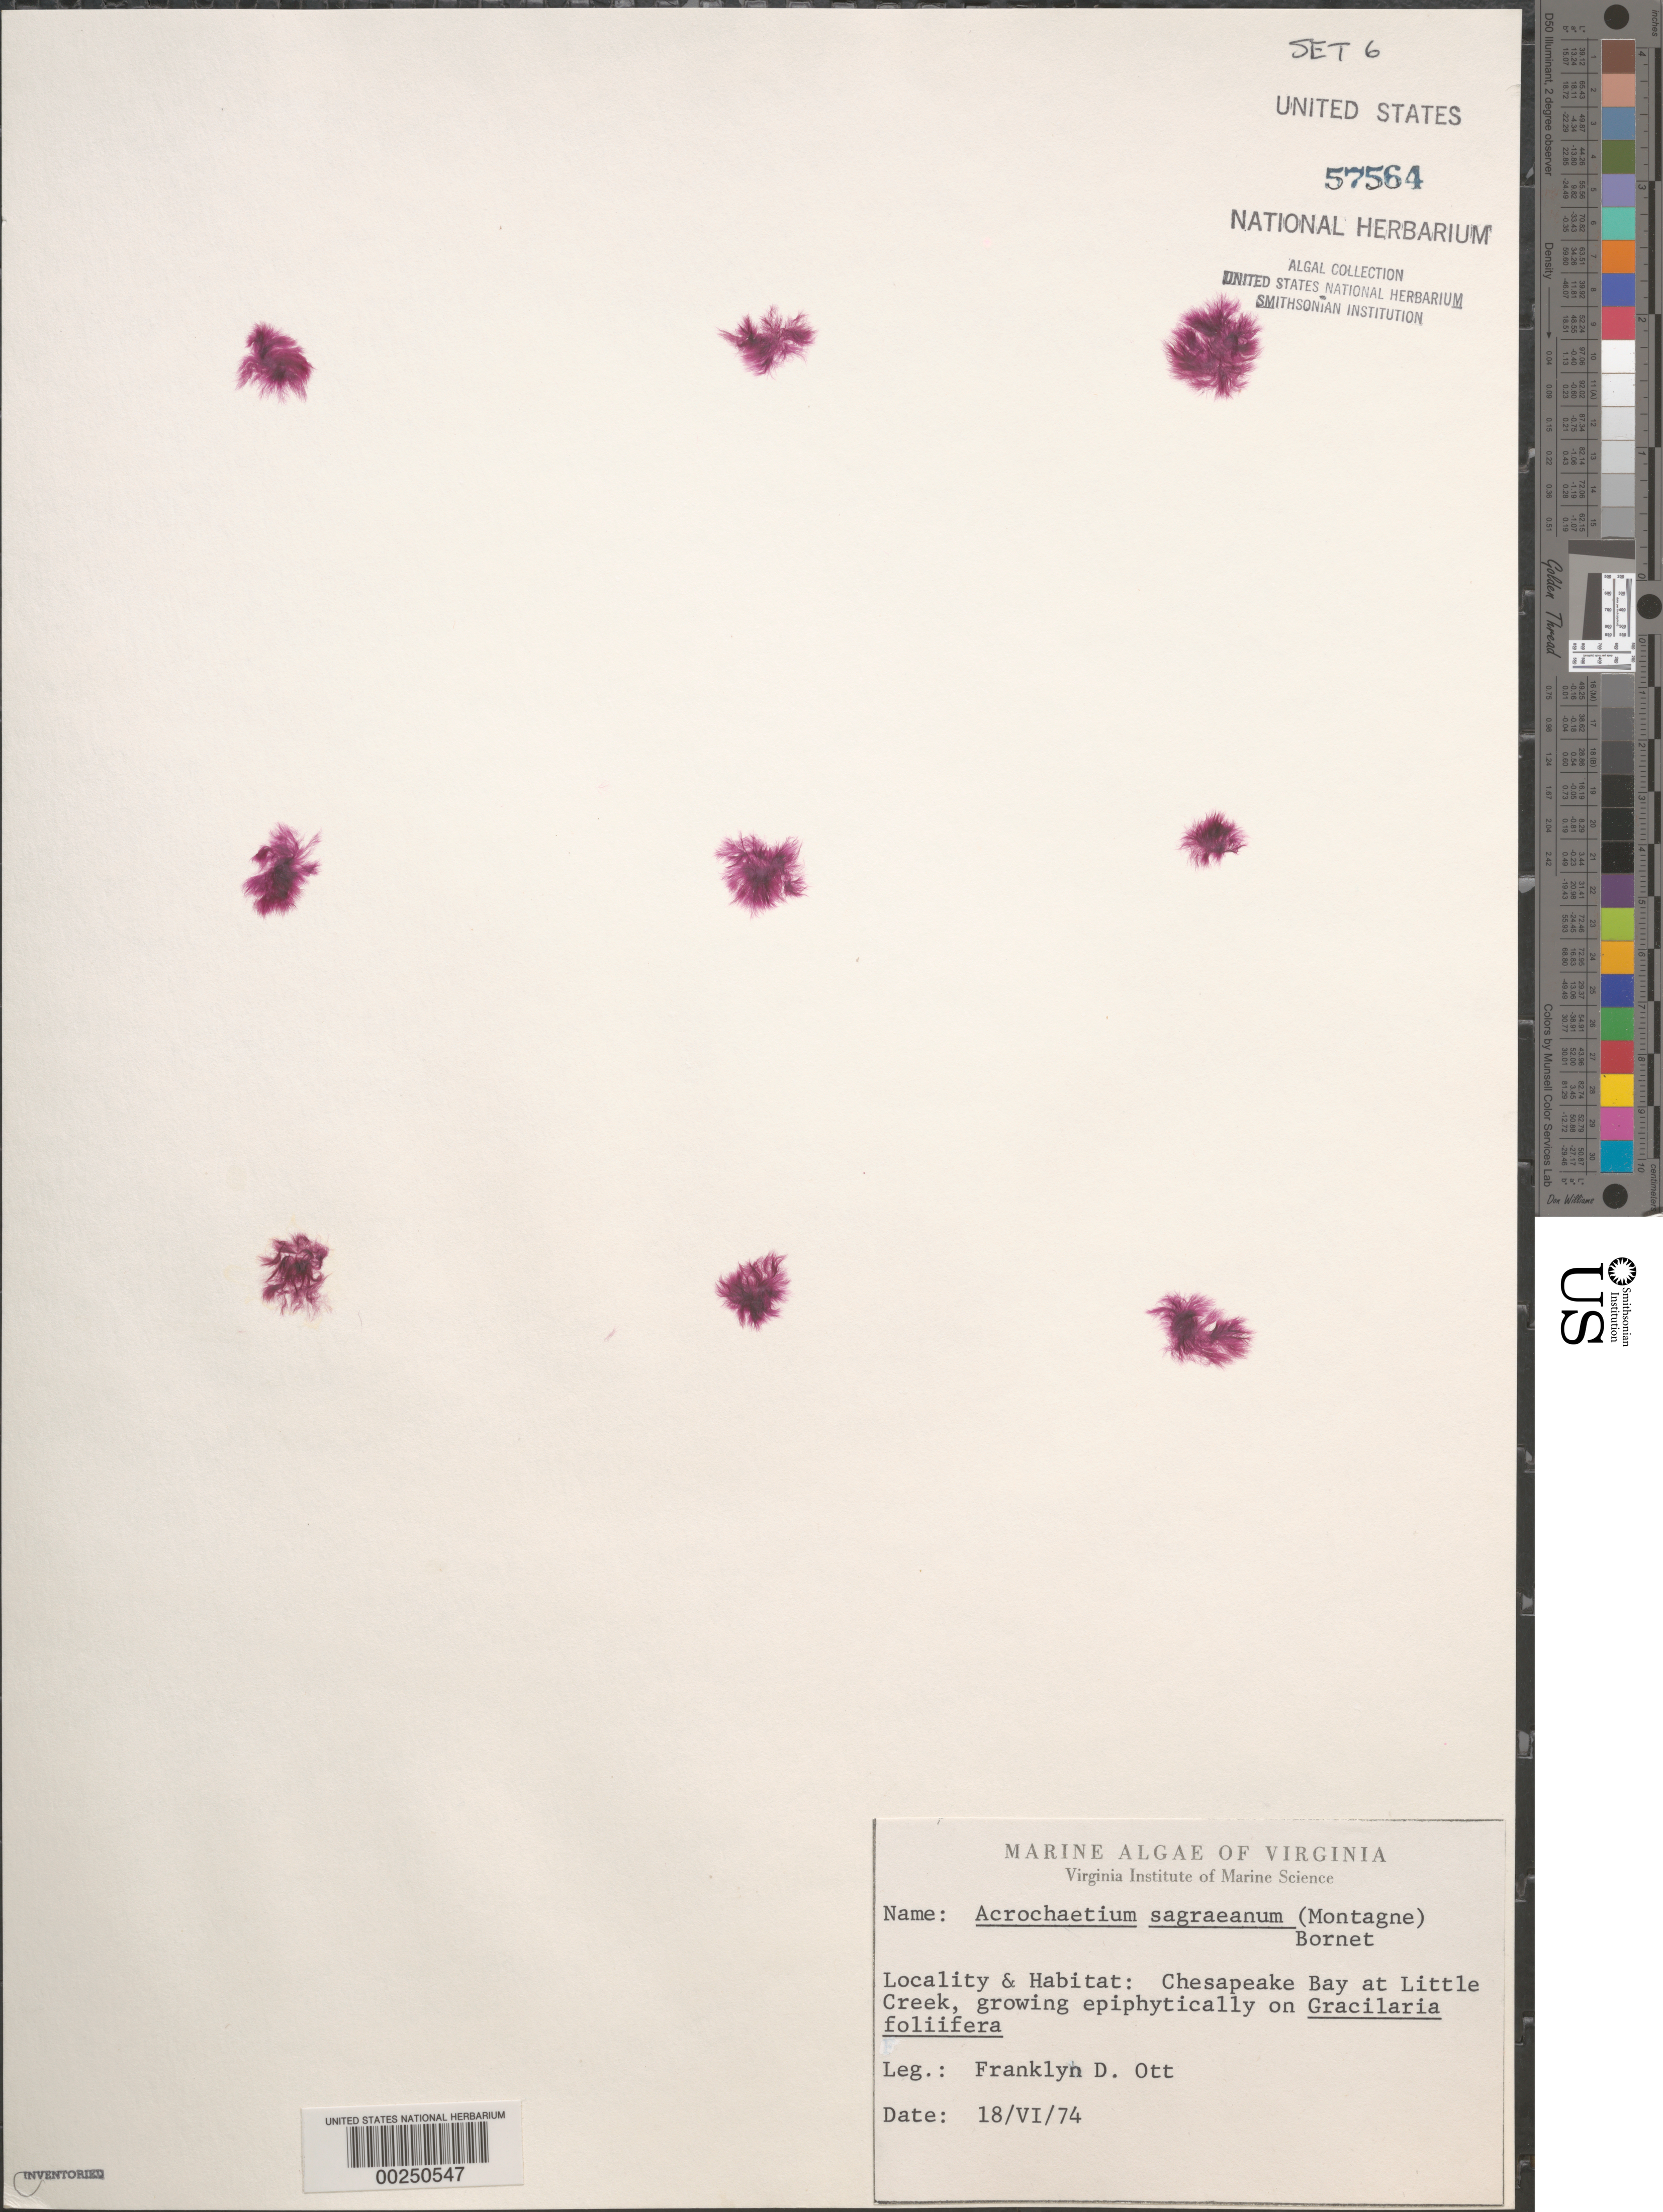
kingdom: Plantae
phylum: Rhodophyta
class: Florideophyceae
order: Acrochaetiales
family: Acrochaetiaceae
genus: Acrochaetium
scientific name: Acrochaetium sagraeanum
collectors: F. Ott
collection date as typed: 18 Jun 1974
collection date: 1974-06-18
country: United States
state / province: Virginia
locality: Little Creek, Chesapeake Bay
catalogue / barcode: US 57564